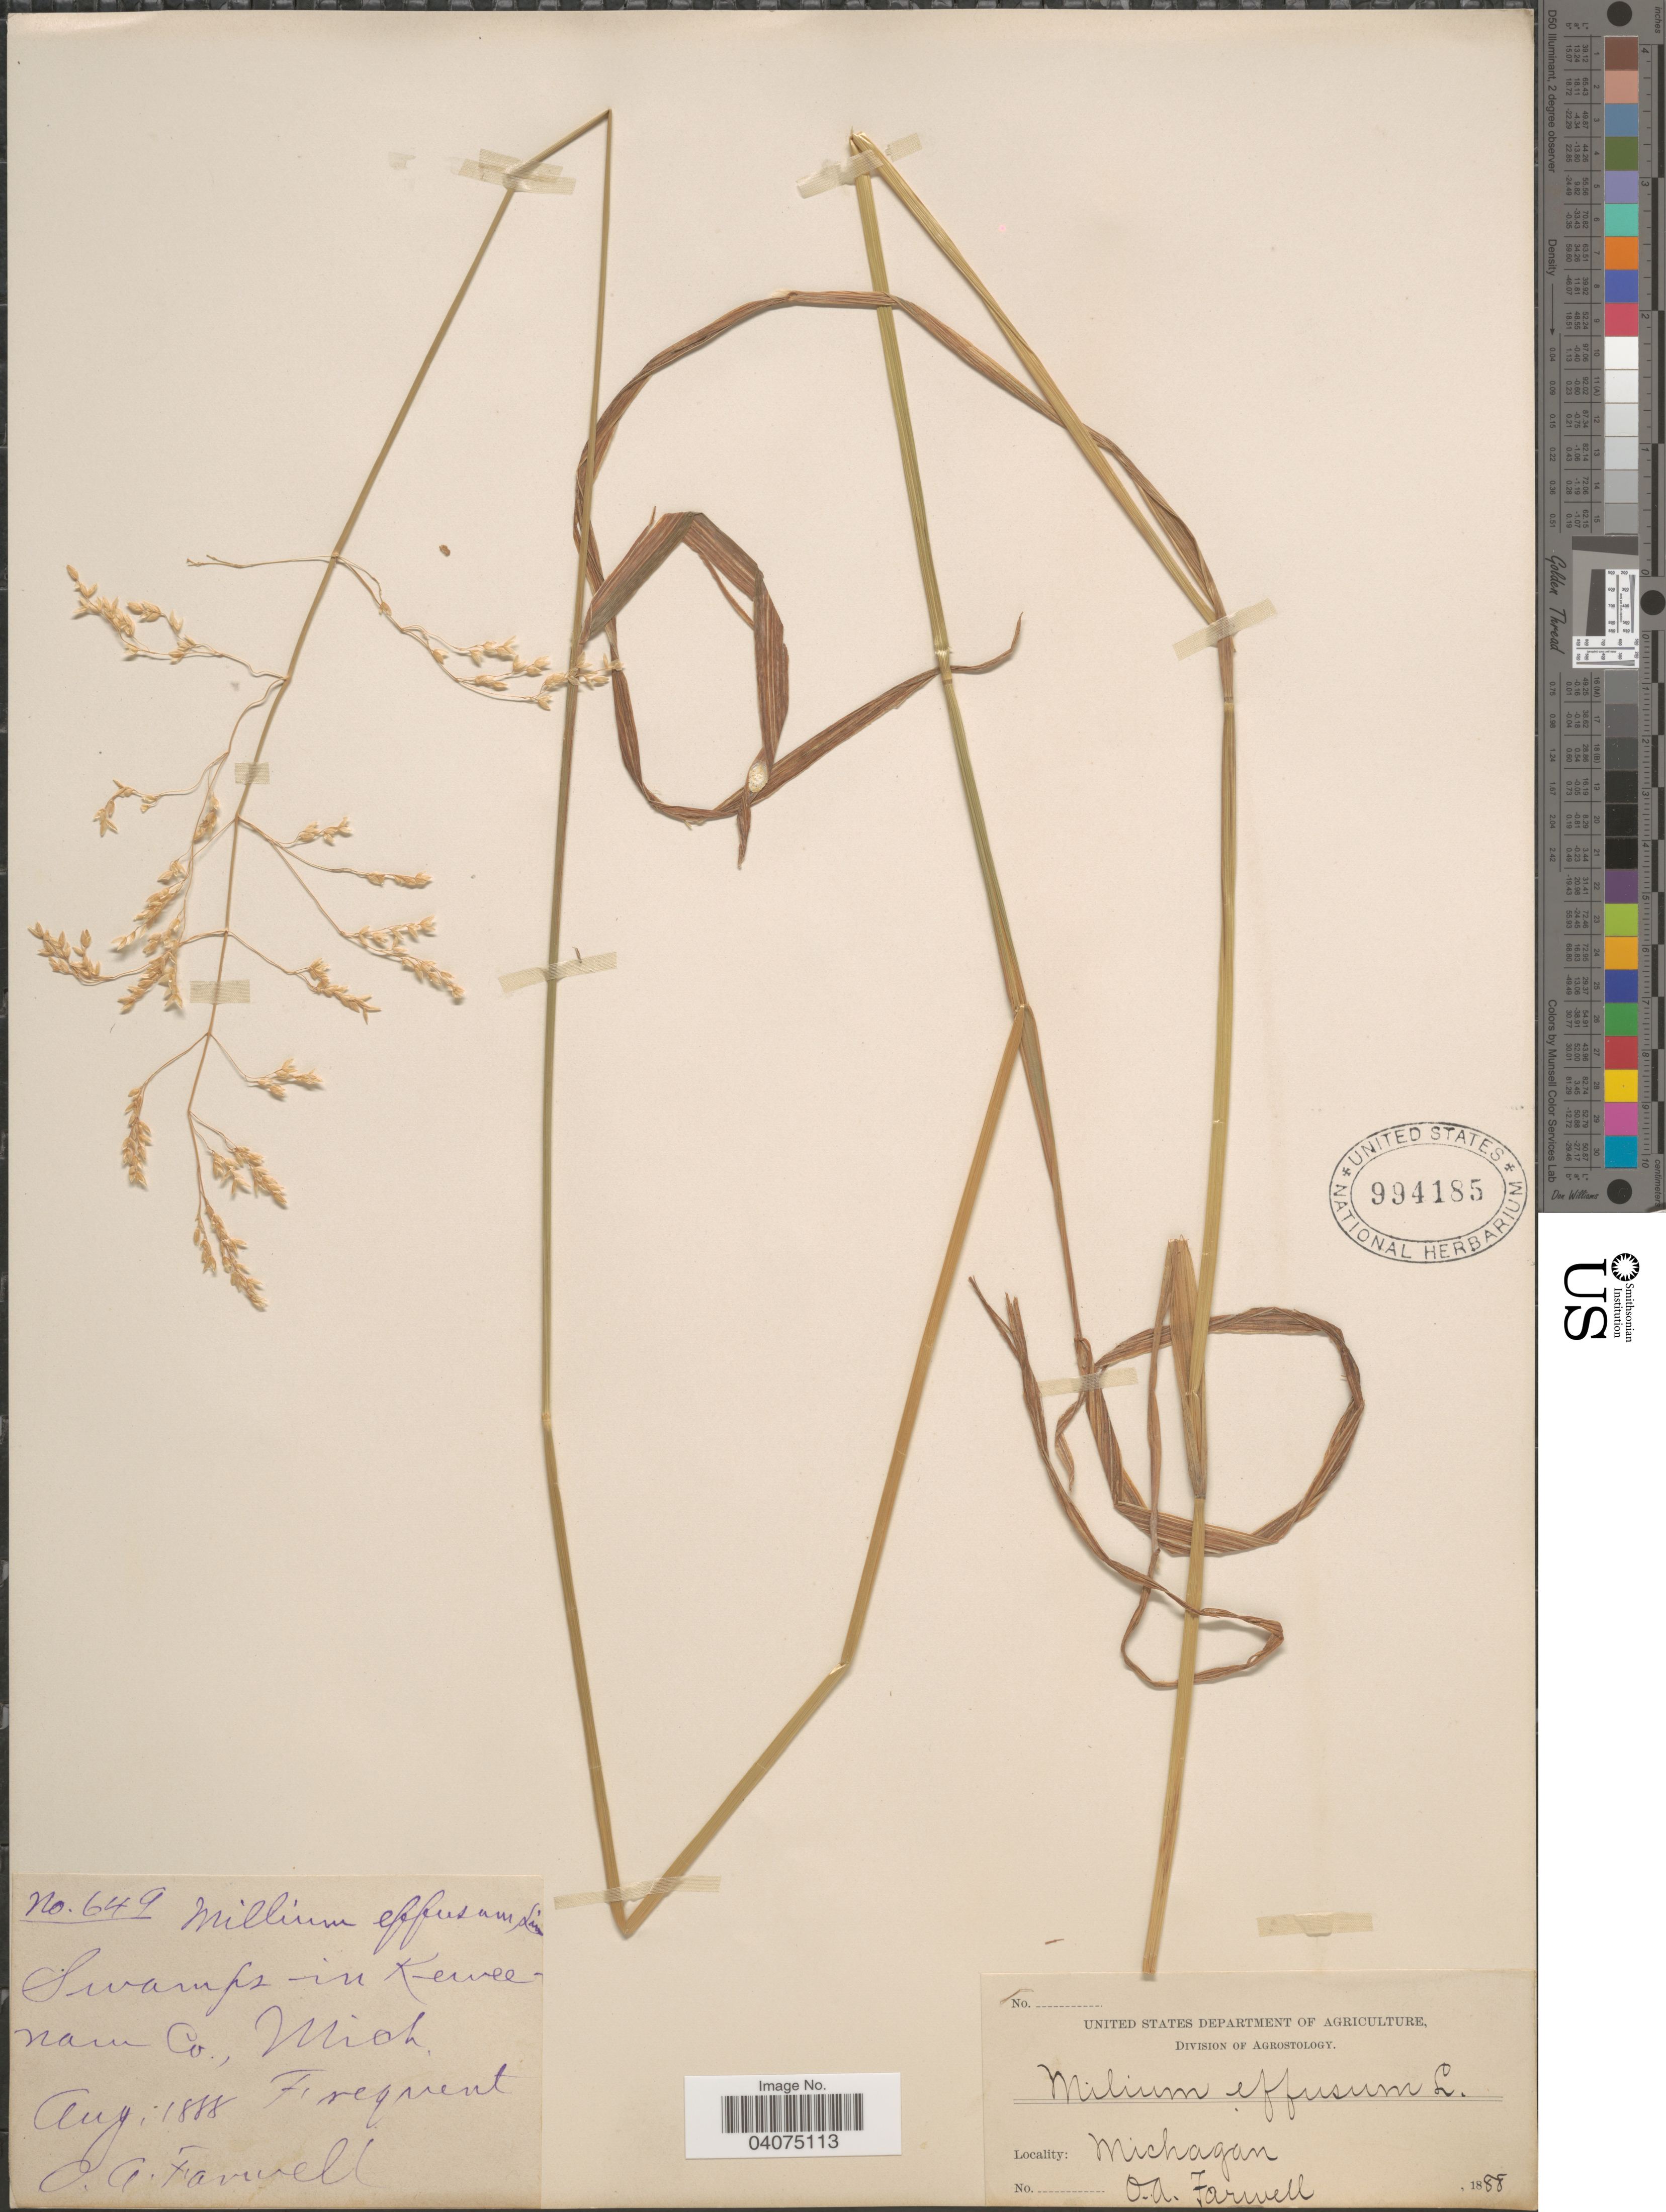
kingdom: Plantae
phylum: Tracheophyta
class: Liliopsida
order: Poales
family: Poaceae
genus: Milium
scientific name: Milium effusum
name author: L.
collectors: O. Farwell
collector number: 649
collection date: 1888-08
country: United States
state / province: Michigan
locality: Swamps in Keweenam Co. Frequent.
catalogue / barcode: US 994185